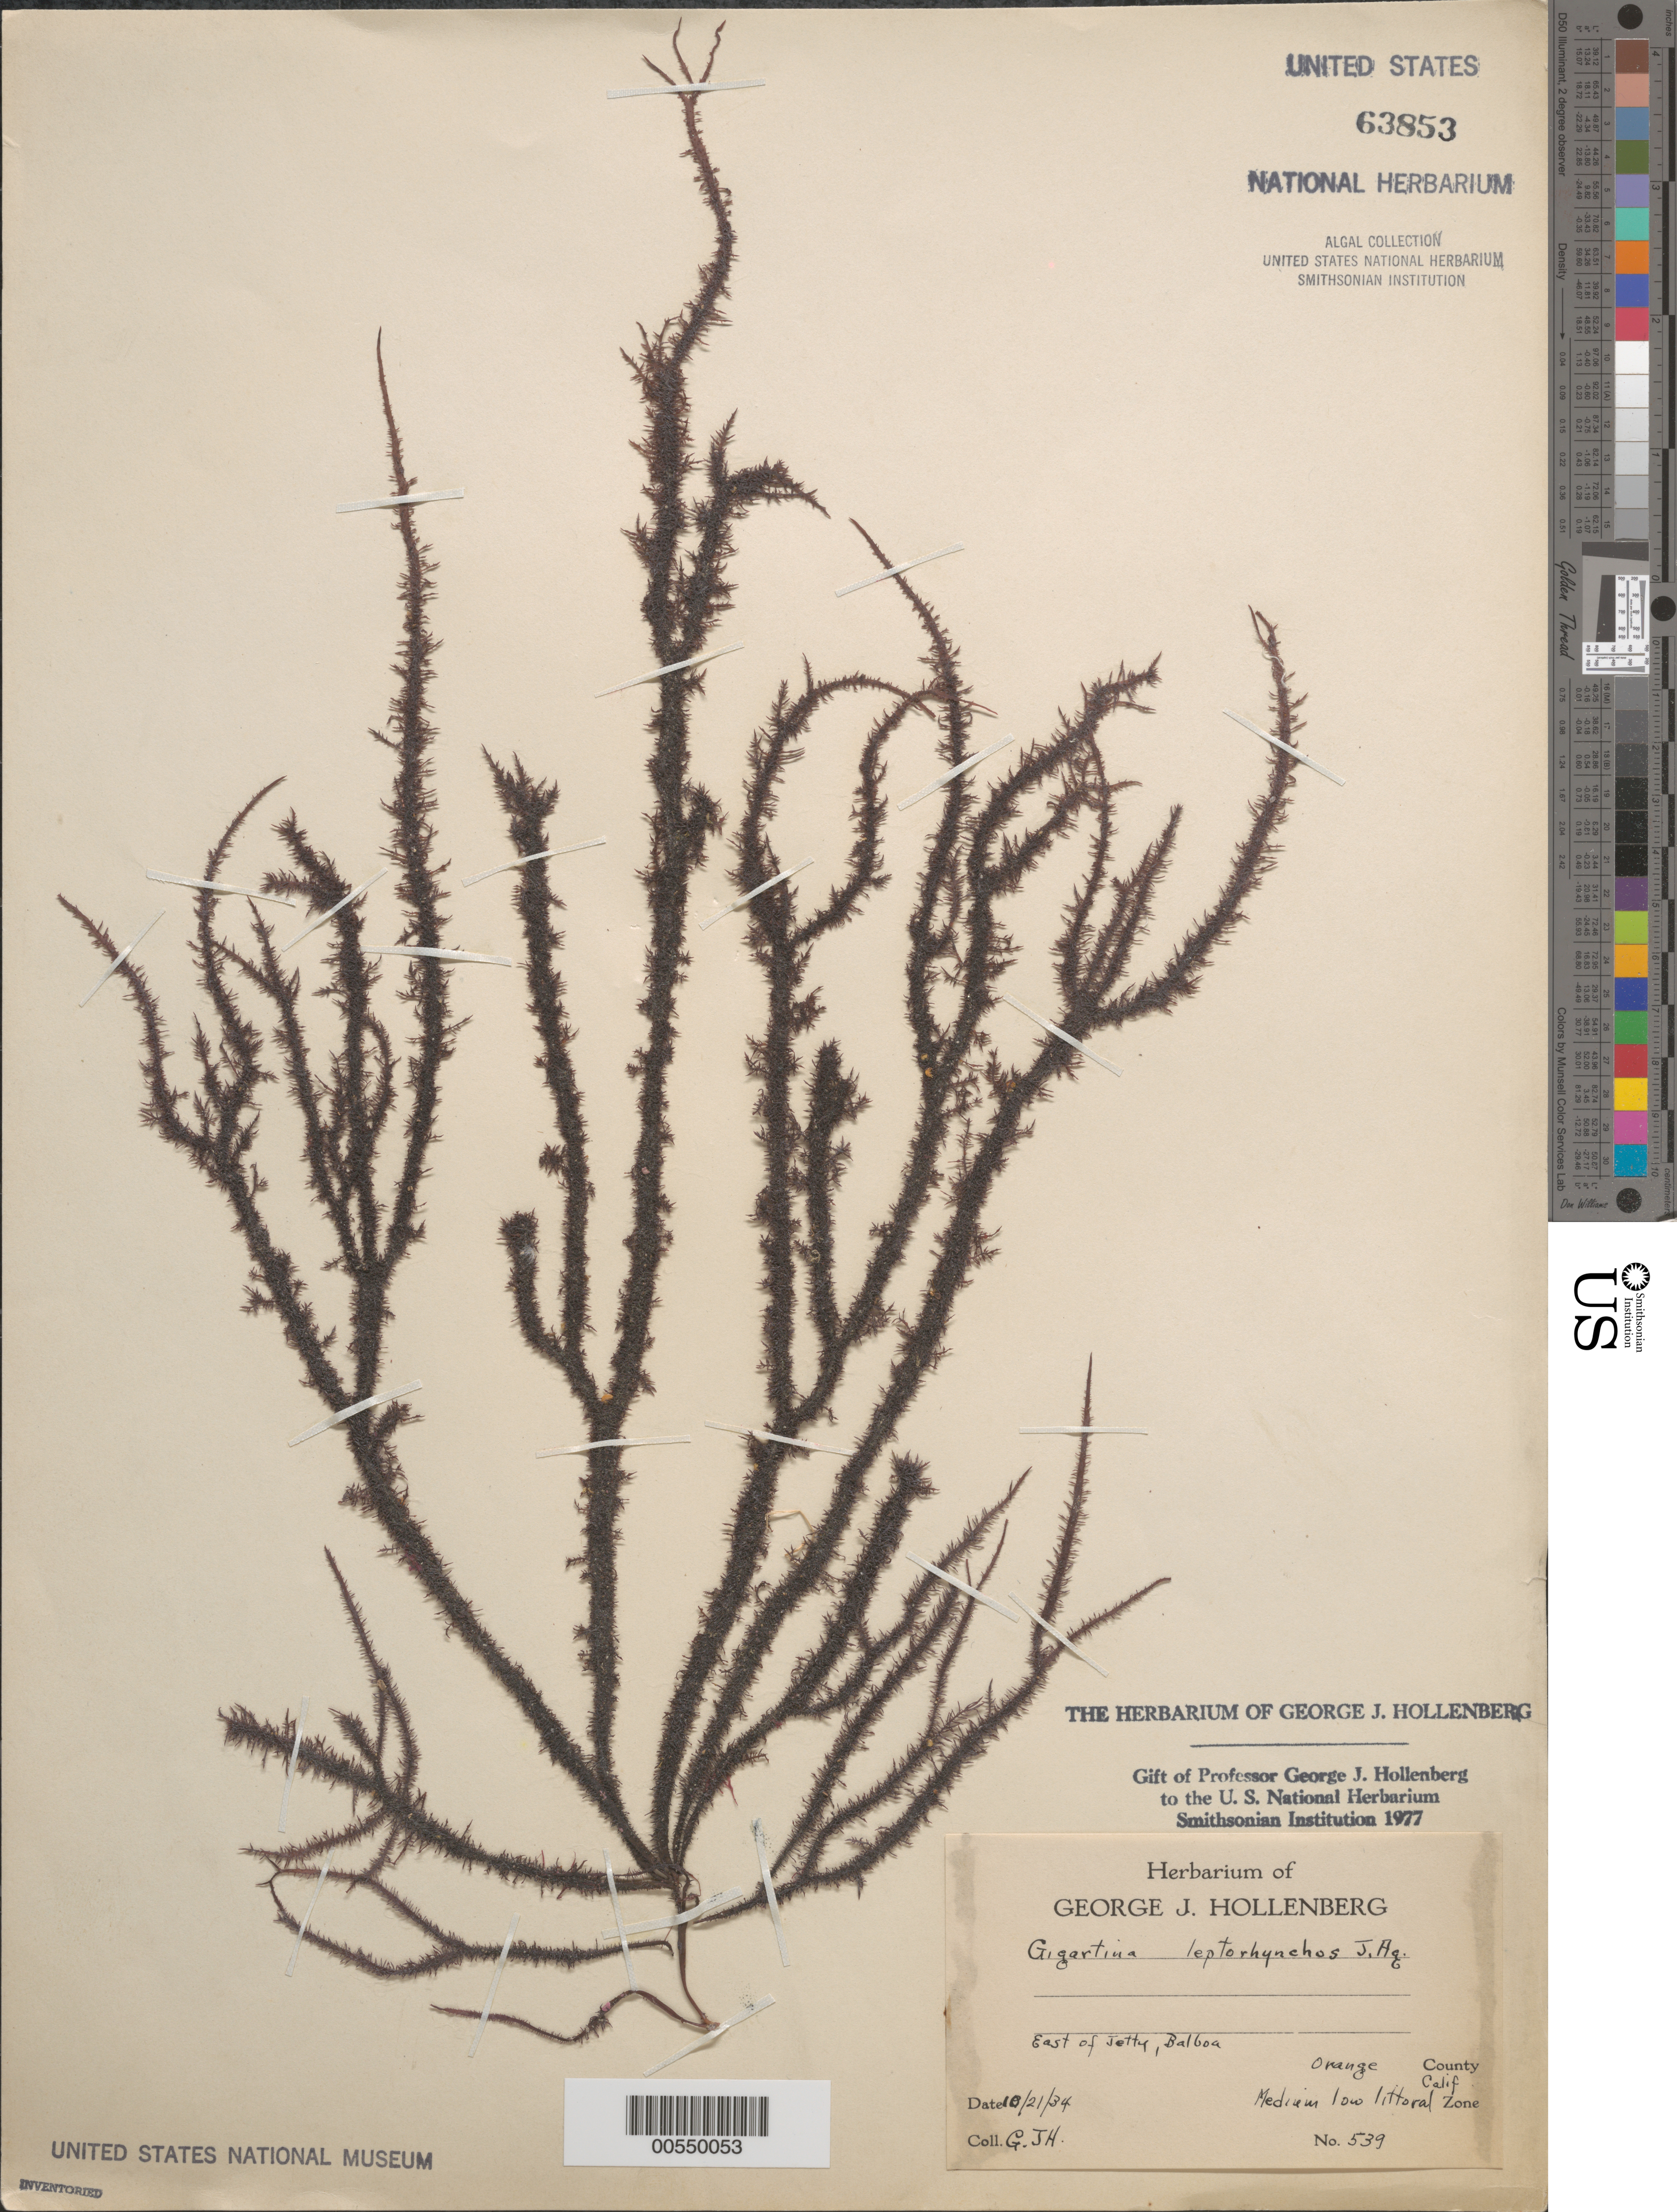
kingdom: Plantae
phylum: Rhodophyta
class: Florideophyceae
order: Gigartinales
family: Gigartinaceae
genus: Mazzaella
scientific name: Mazzaella leptorhynchos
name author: (J. Agardh) Leister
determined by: Algae name updating Project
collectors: G. Hollenberg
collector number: GJH 539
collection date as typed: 21 Oct 1934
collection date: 1934-10-21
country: United States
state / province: California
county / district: Orange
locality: Balboa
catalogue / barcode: US 63853